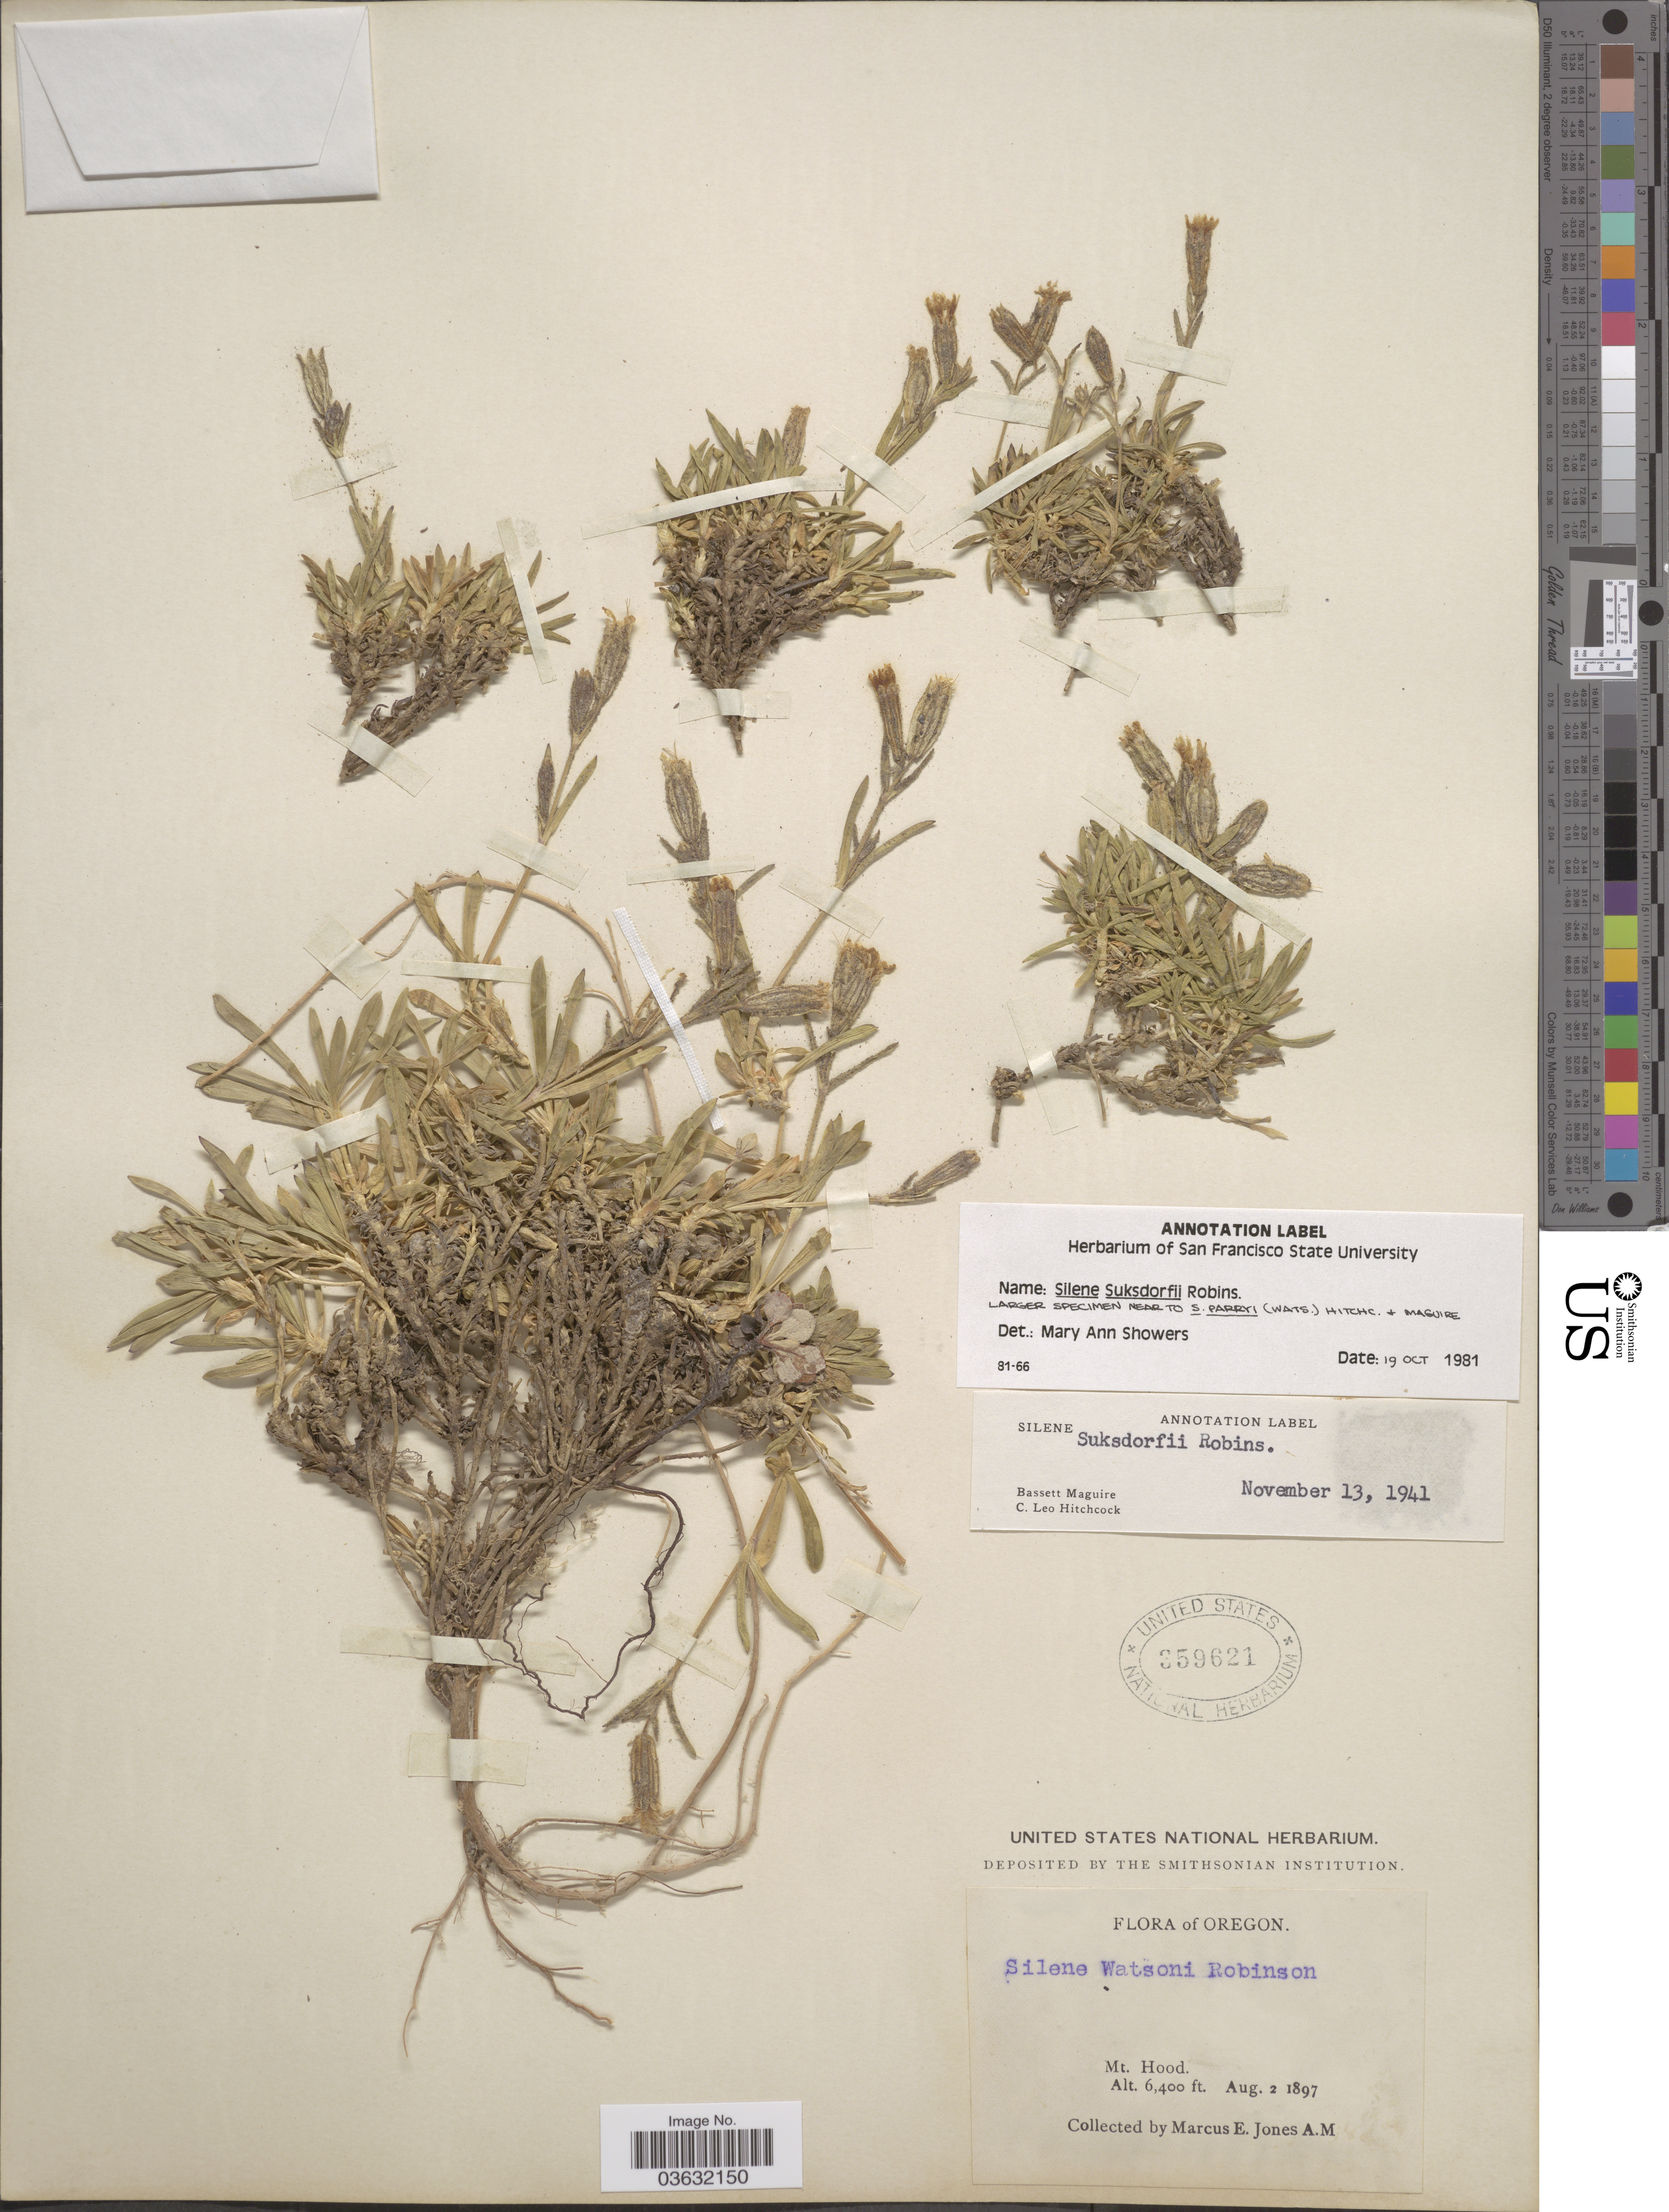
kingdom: Plantae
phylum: Tracheophyta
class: Magnoliopsida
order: Caryophyllales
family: Caryophyllaceae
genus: Silene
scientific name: Silene suksdorfii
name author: B.L. Rob.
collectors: M. E. Jones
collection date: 1897-08-02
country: United States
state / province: Oregon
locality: Mt. Hood.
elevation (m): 1951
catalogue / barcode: US 359621